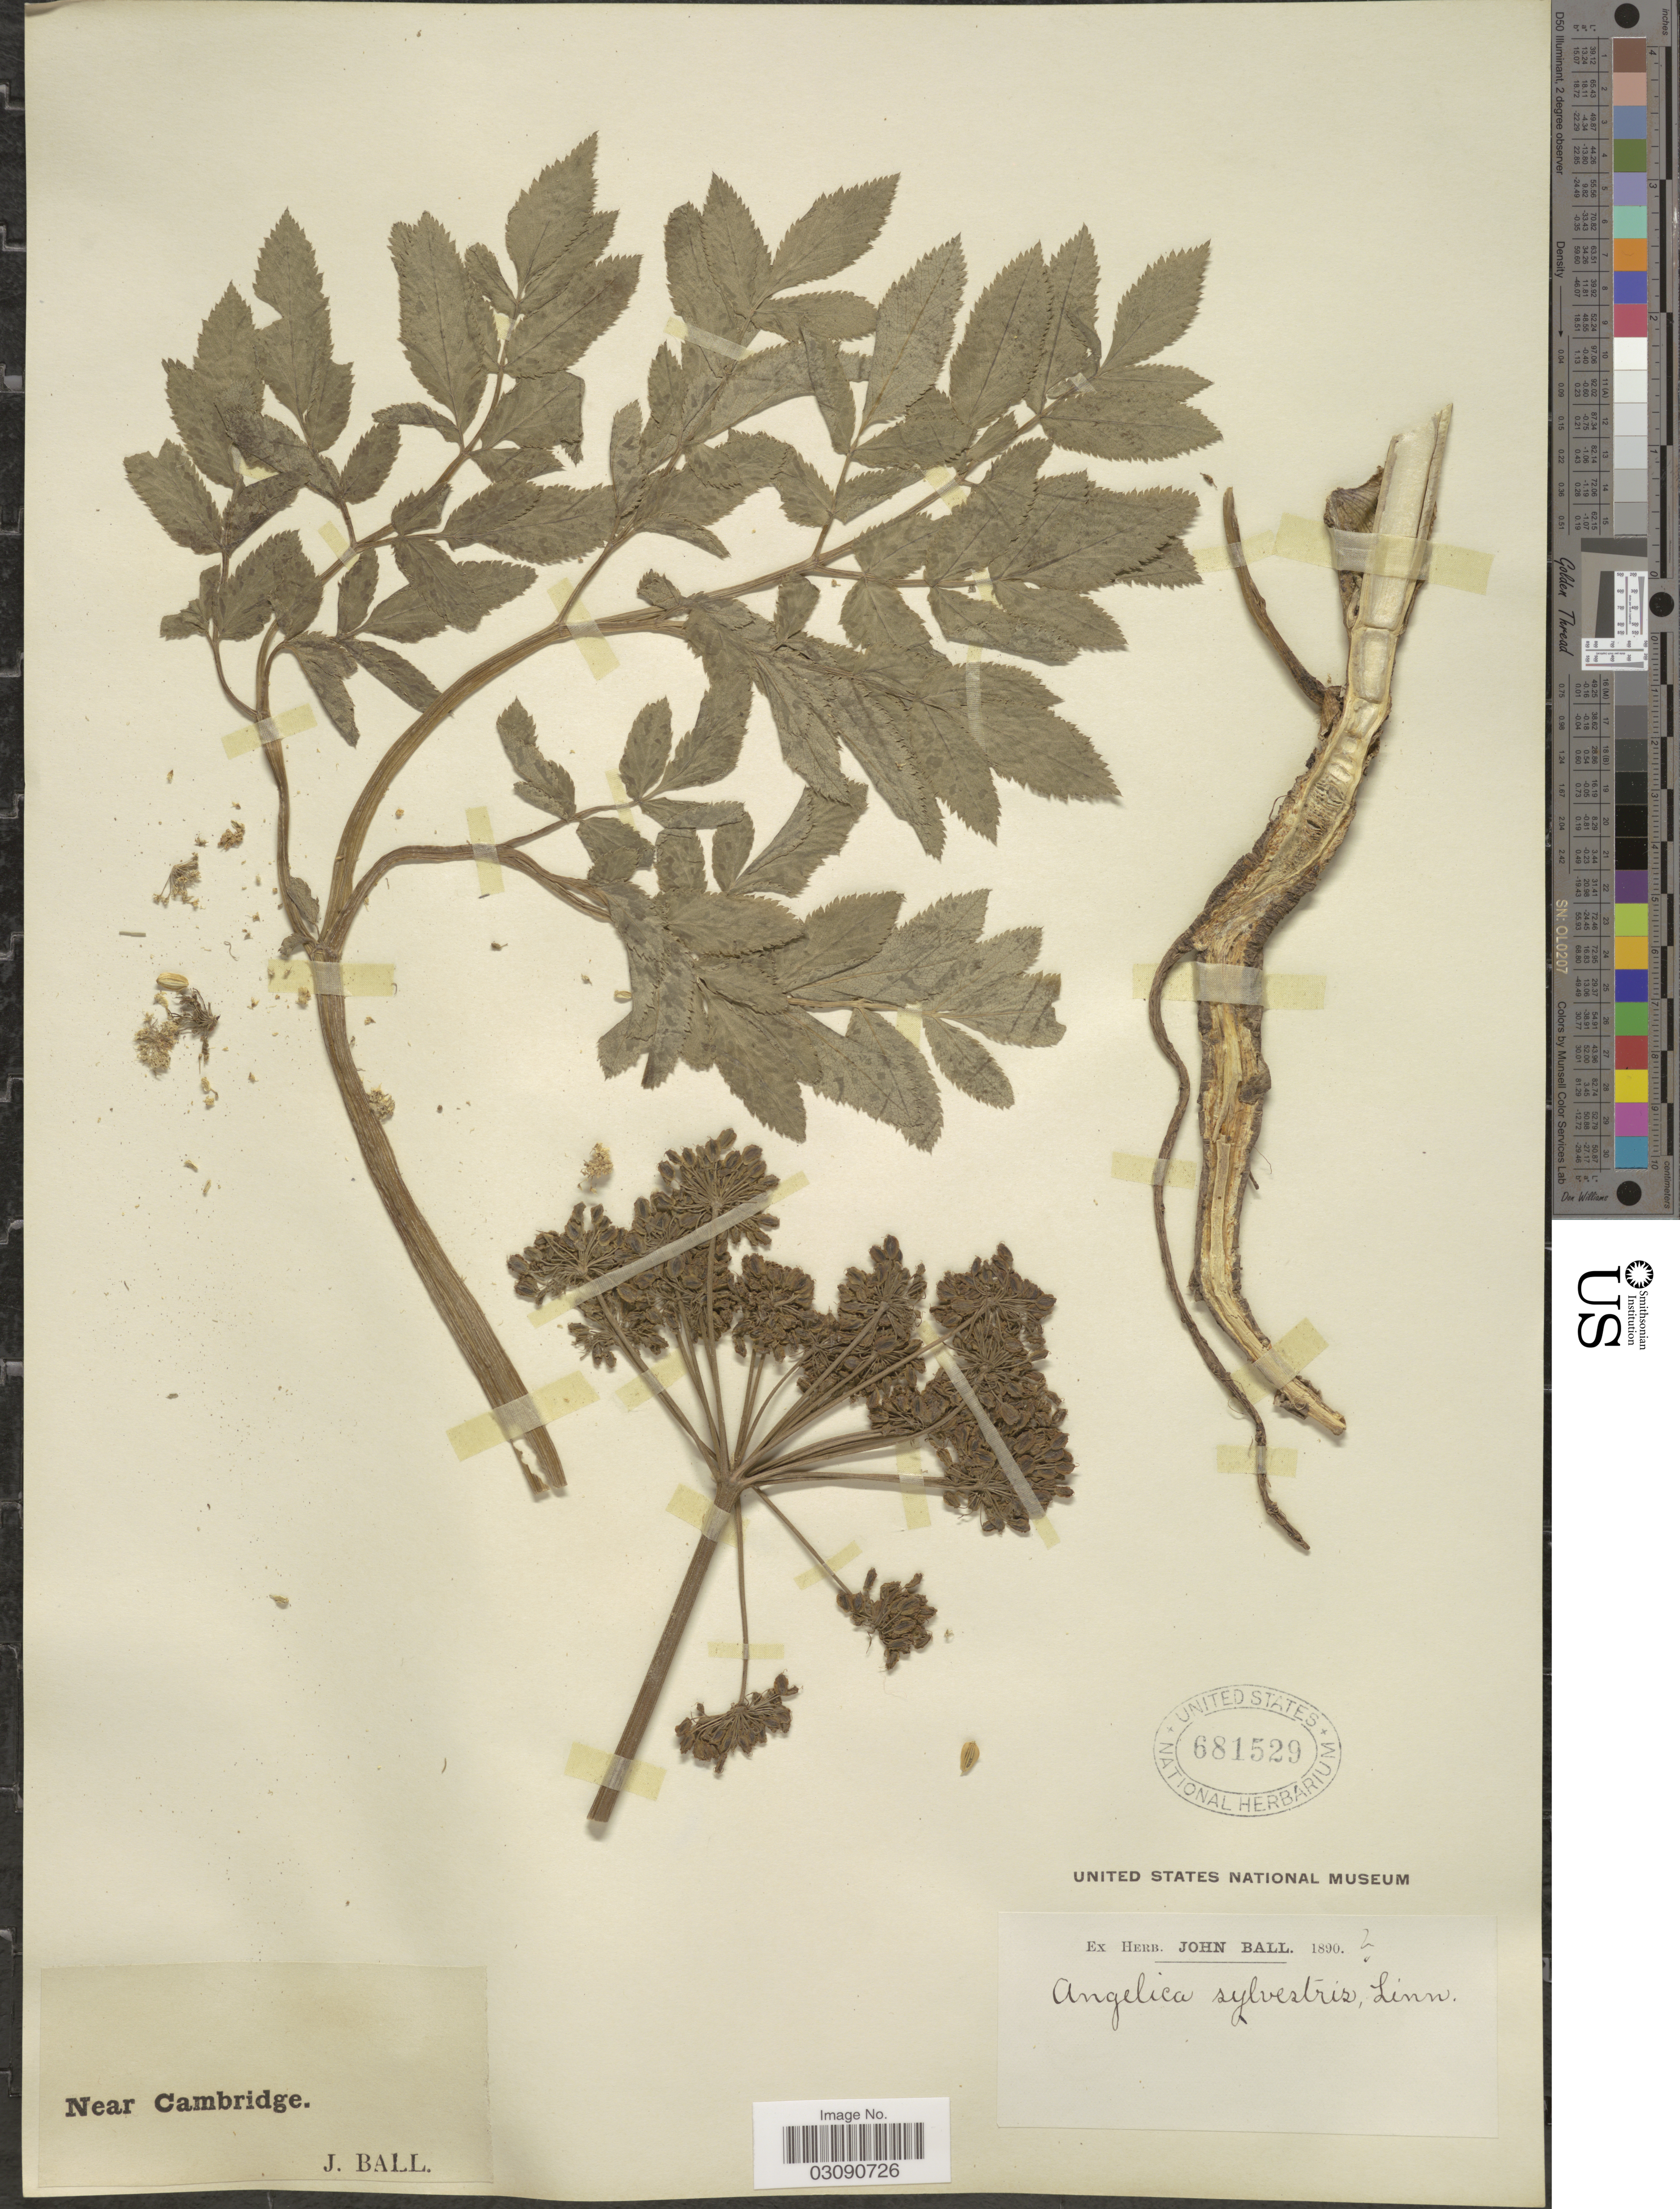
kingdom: Plantae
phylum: Tracheophyta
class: Magnoliopsida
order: Apiales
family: Apiaceae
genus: Angelica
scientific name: Angelica sylvestris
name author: L.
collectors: J. Ball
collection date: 1890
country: United Kingdom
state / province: England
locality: Near Cambridge.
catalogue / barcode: US 681529